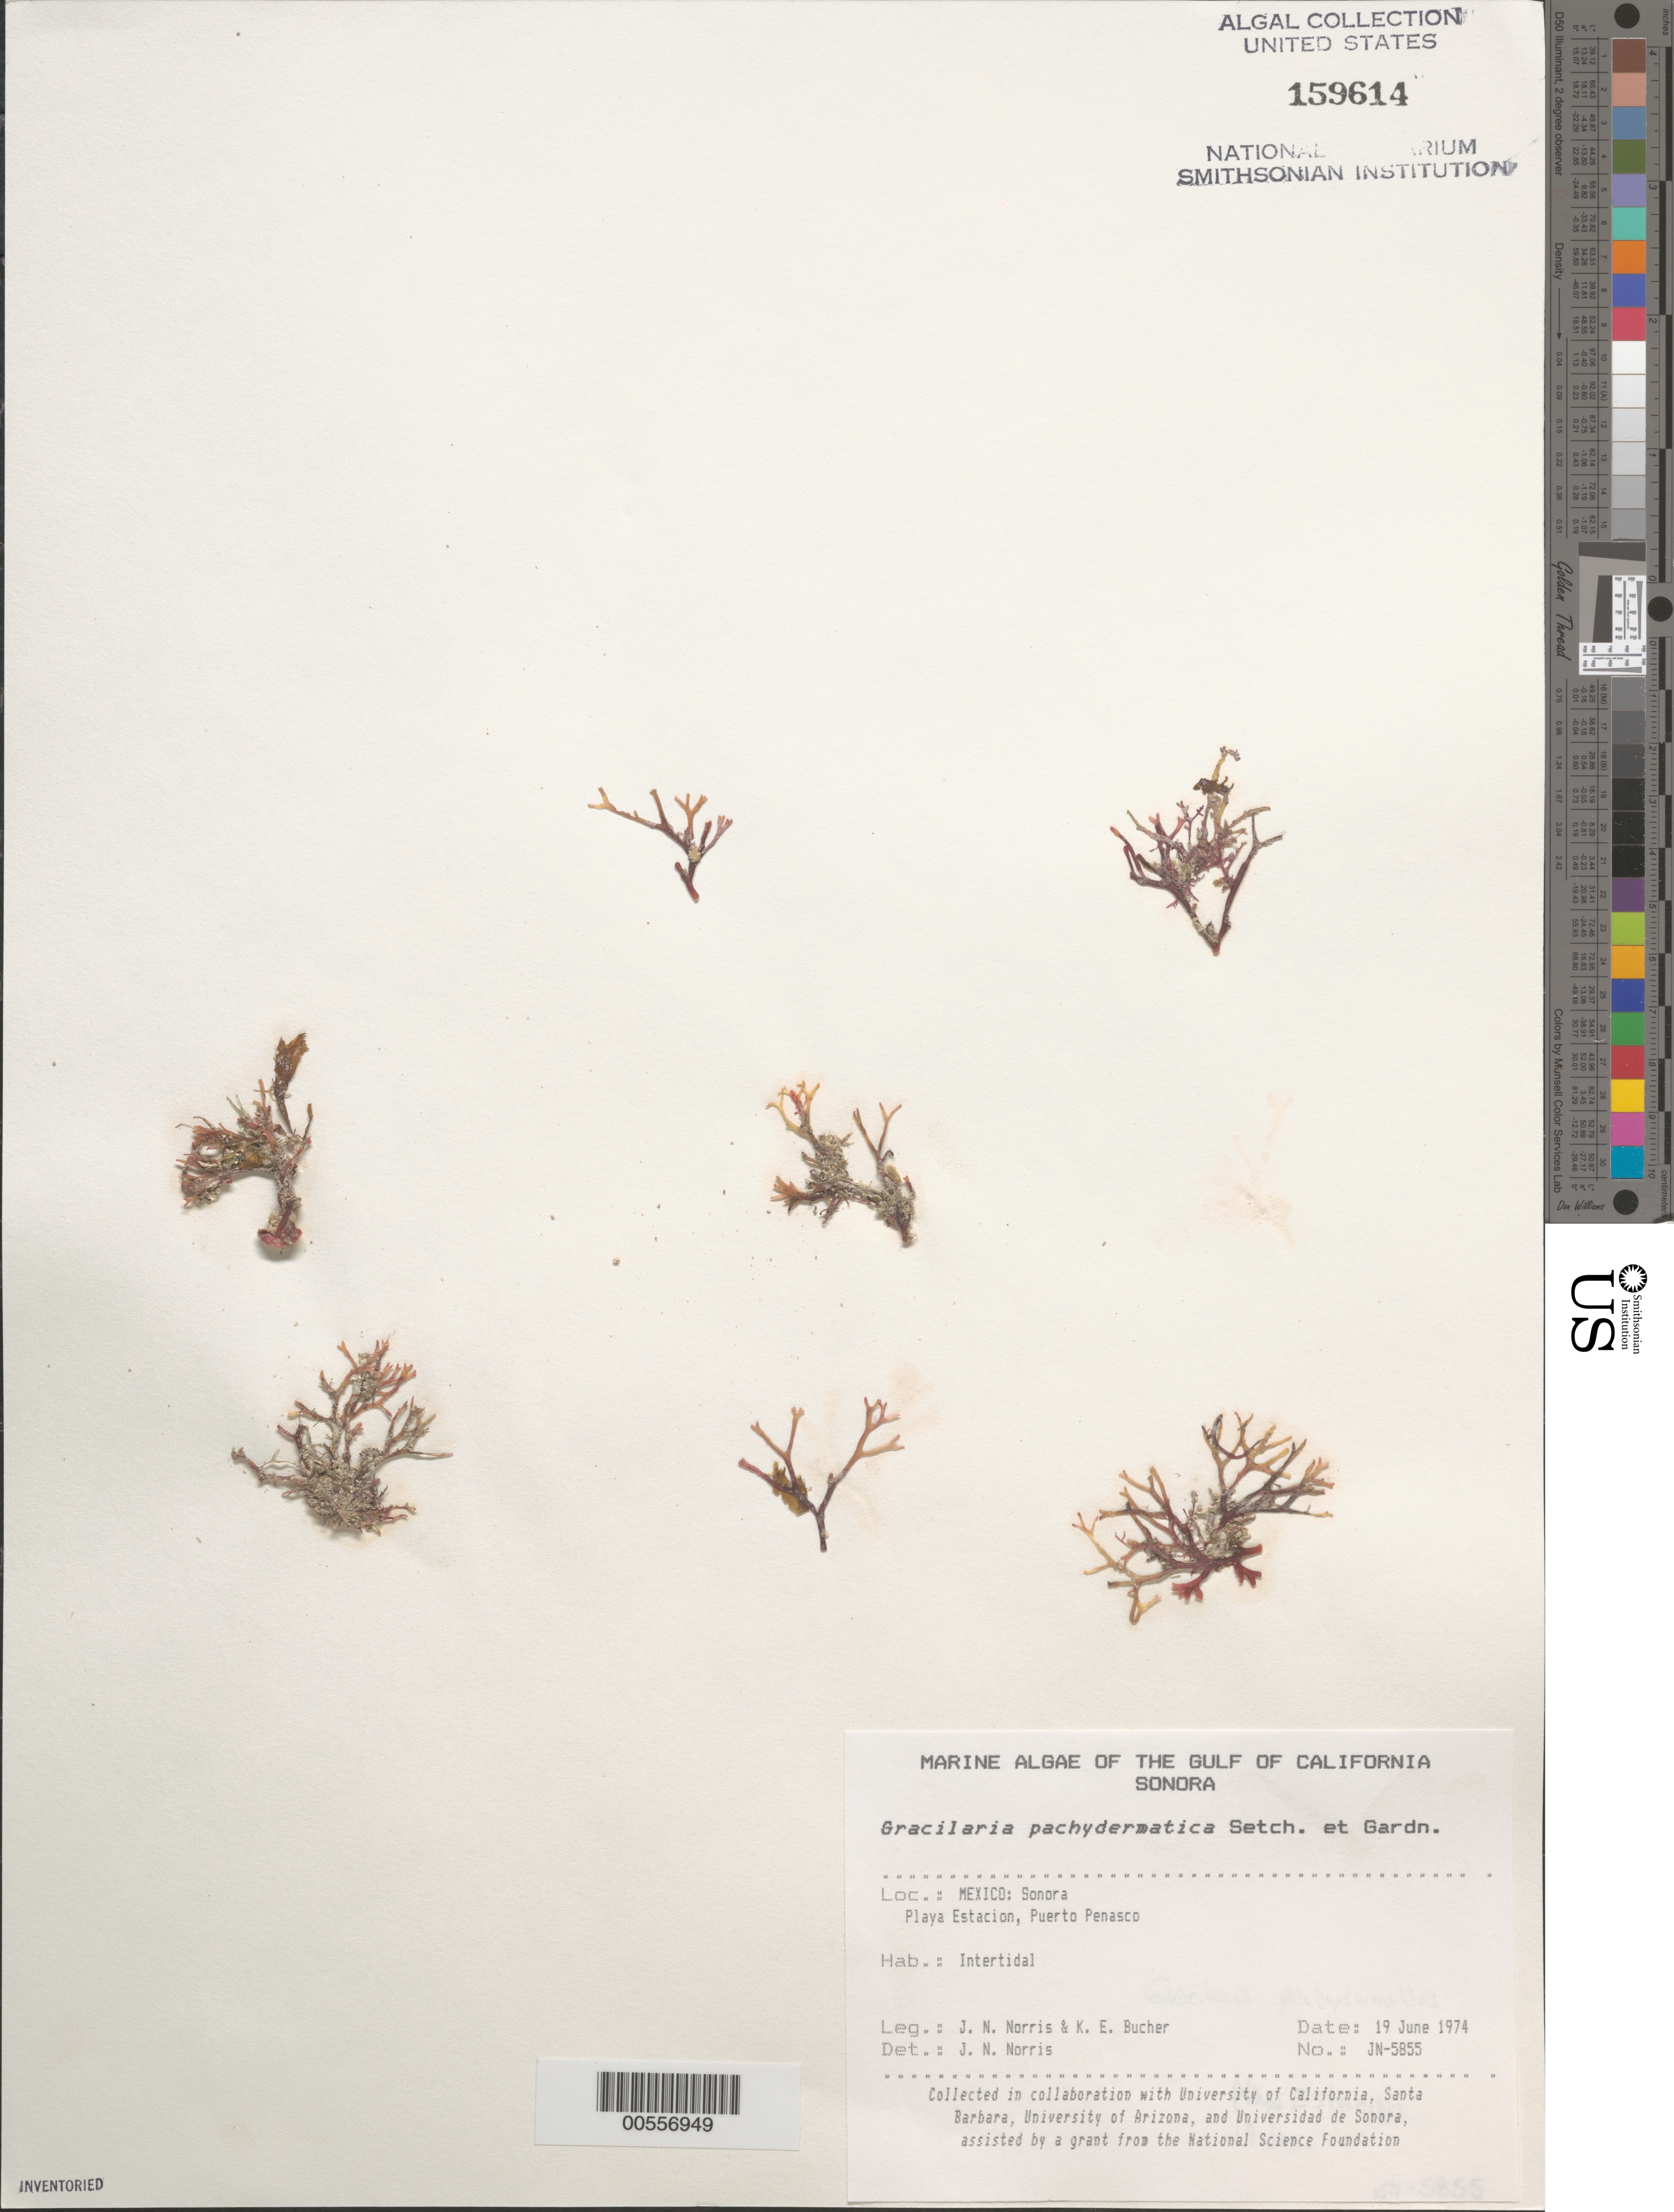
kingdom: Plantae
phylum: Rhodophyta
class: Florideophyceae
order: Gracilariales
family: Gracilariaceae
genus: Gracilaria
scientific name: Gracilaria pachydermatica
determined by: Norris, James N.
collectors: J. N. Norris & K. E. Bucher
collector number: JN-5855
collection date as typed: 19 Jun 1974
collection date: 1974-06-19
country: Mexico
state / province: Sonora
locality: Playa Estacion, Puerto Penasco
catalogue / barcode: US 159614